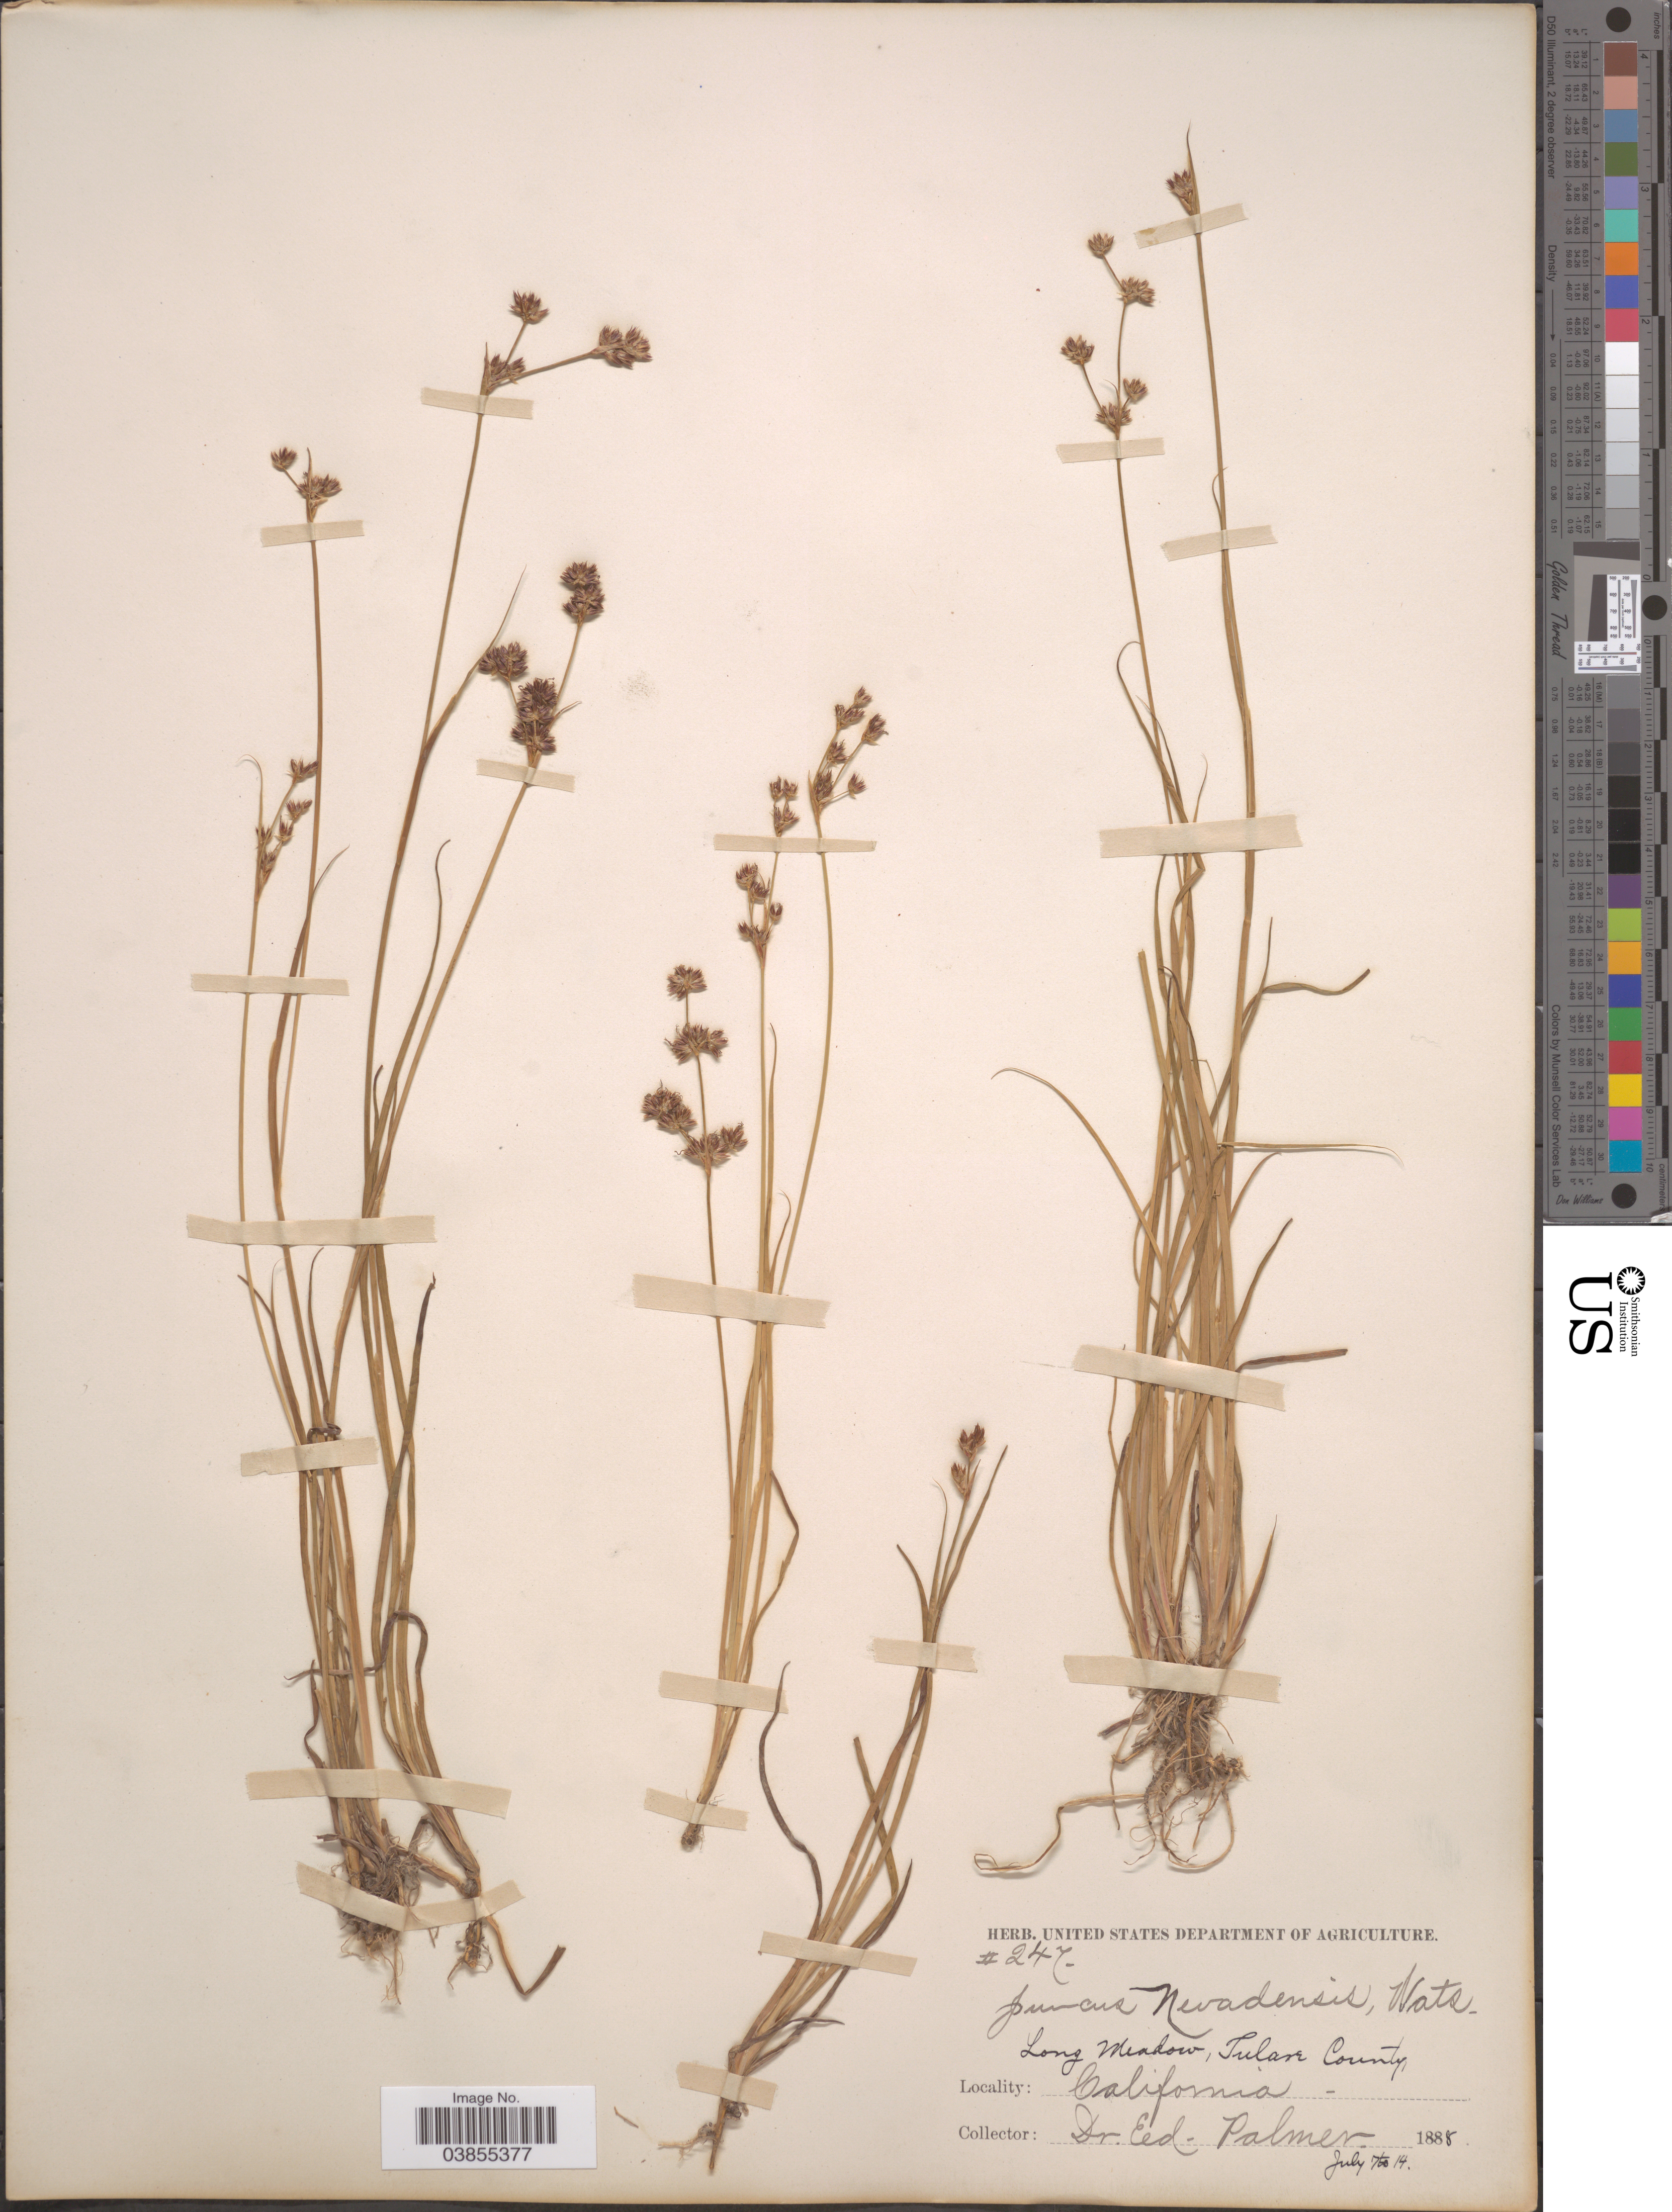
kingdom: Plantae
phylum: Tracheophyta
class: Liliopsida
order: Poales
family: Juncaceae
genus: Juncus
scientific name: Juncus nevadensis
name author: S. Watson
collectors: E. Palmer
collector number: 247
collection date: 1888-07-07/1888-07-14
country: United States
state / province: California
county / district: Tulare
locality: Long Meadow, Tulare County.